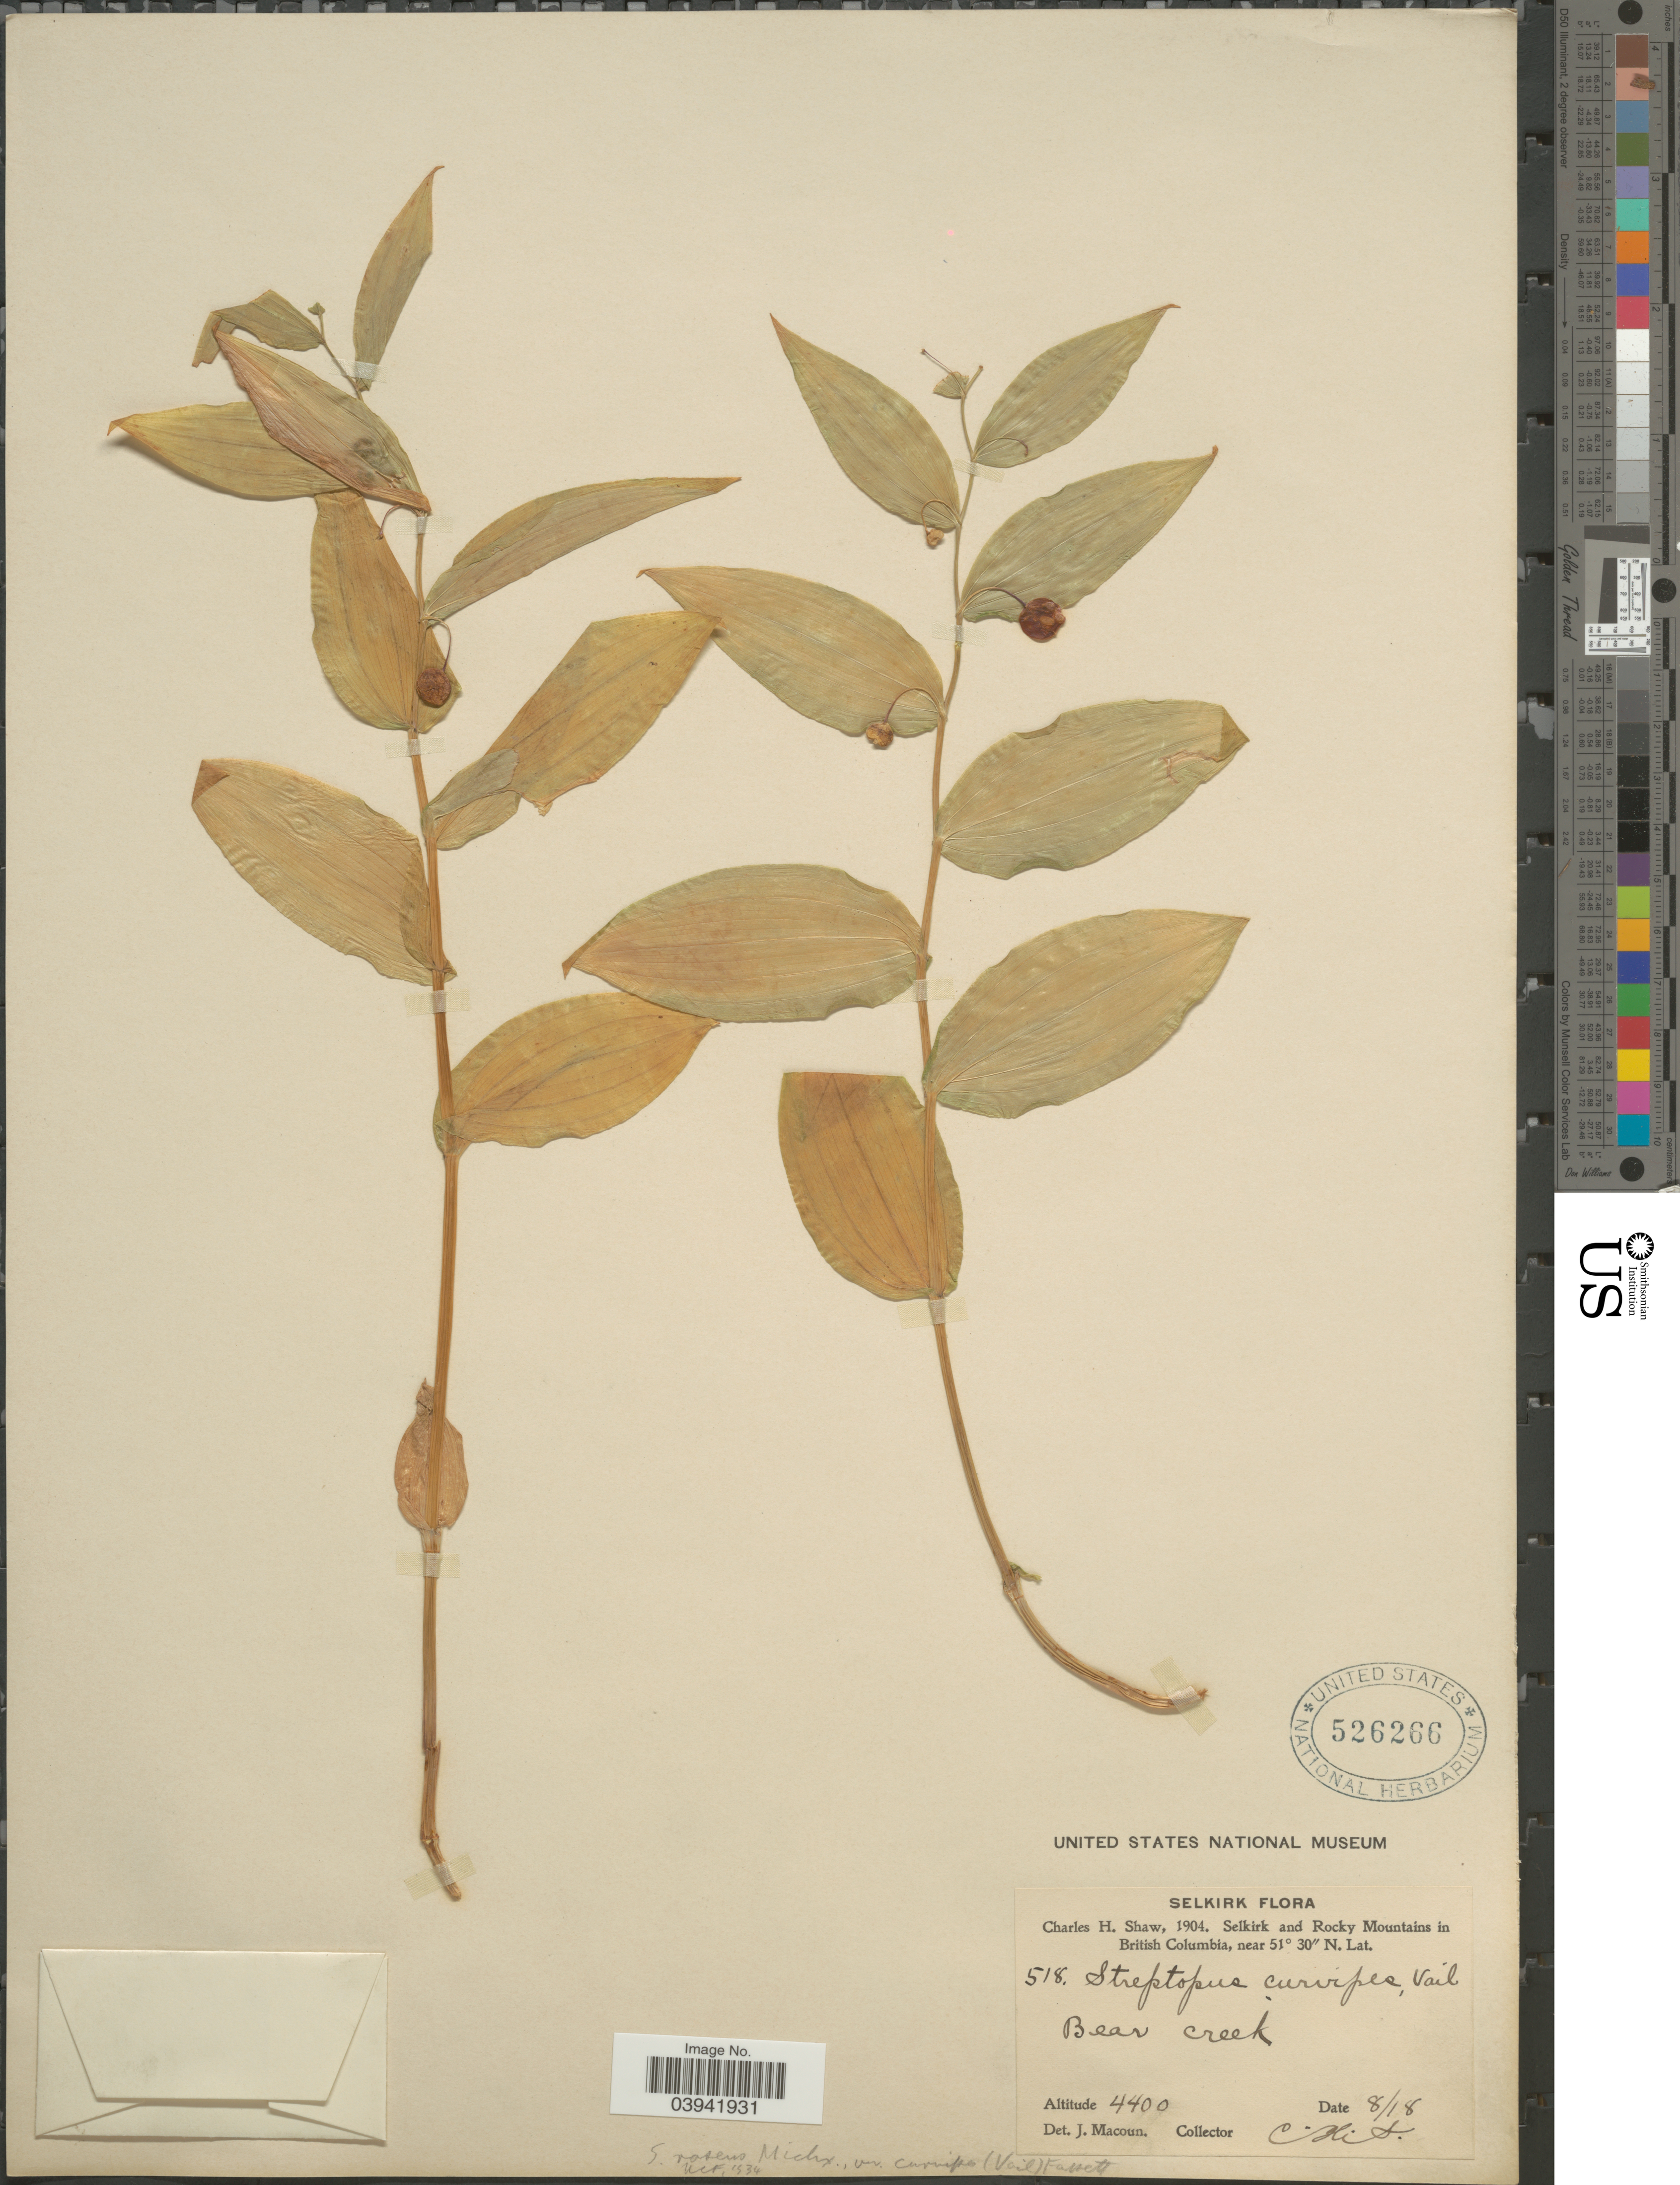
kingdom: Plantae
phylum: Tracheophyta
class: Liliopsida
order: Liliales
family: Liliaceae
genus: Streptopus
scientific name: Streptopus roseus var. curvipes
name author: (Vail) Fassett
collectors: C. H. Shaw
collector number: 518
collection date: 1904-08-18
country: Canada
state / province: British Columbia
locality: Selkirk and Rocky Mountains. Bear Creek.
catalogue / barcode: US 526266